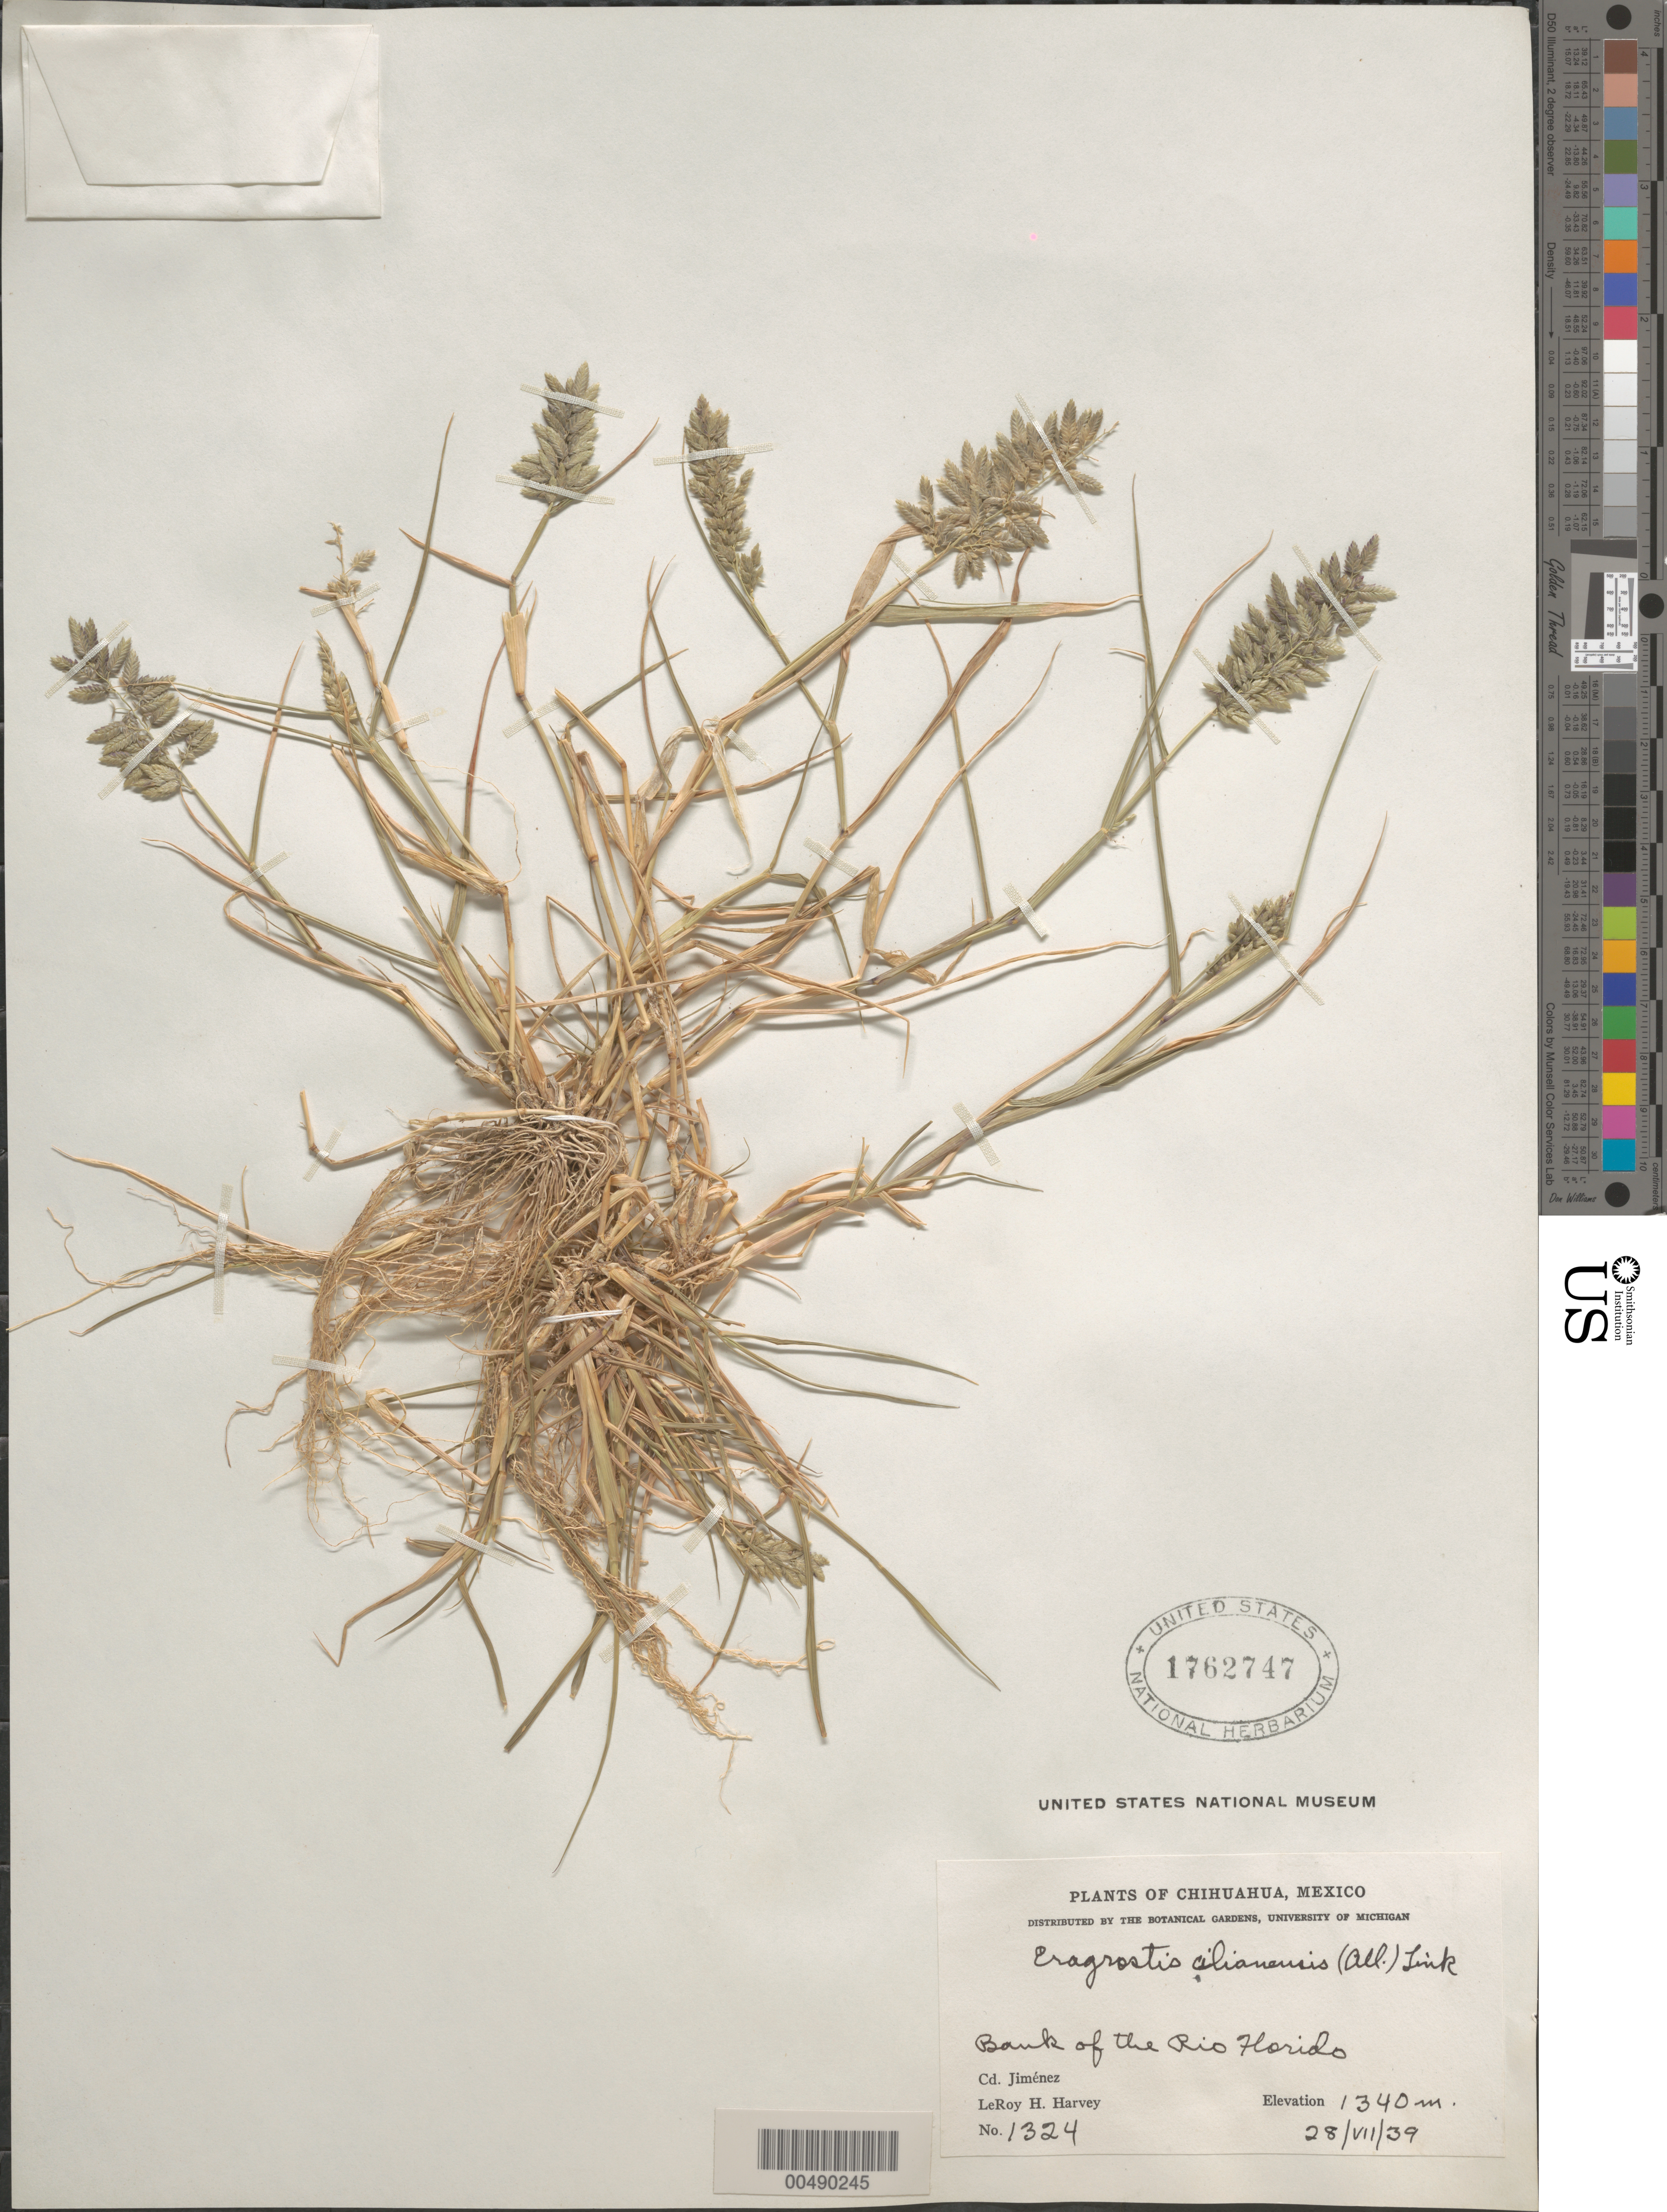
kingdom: Plantae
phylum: Tracheophyta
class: Liliopsida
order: Poales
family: Poaceae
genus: Eragrostis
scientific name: Eragrostis cilianensis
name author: (Bellardi) Vignolo ex Janch.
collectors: L. H. Harvey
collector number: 1324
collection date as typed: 28 Jul 1939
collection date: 1939-07-28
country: Mexico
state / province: Chihuahua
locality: Bank of the Rio Horido, Cd. Jiménez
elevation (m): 1340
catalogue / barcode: US 1762747